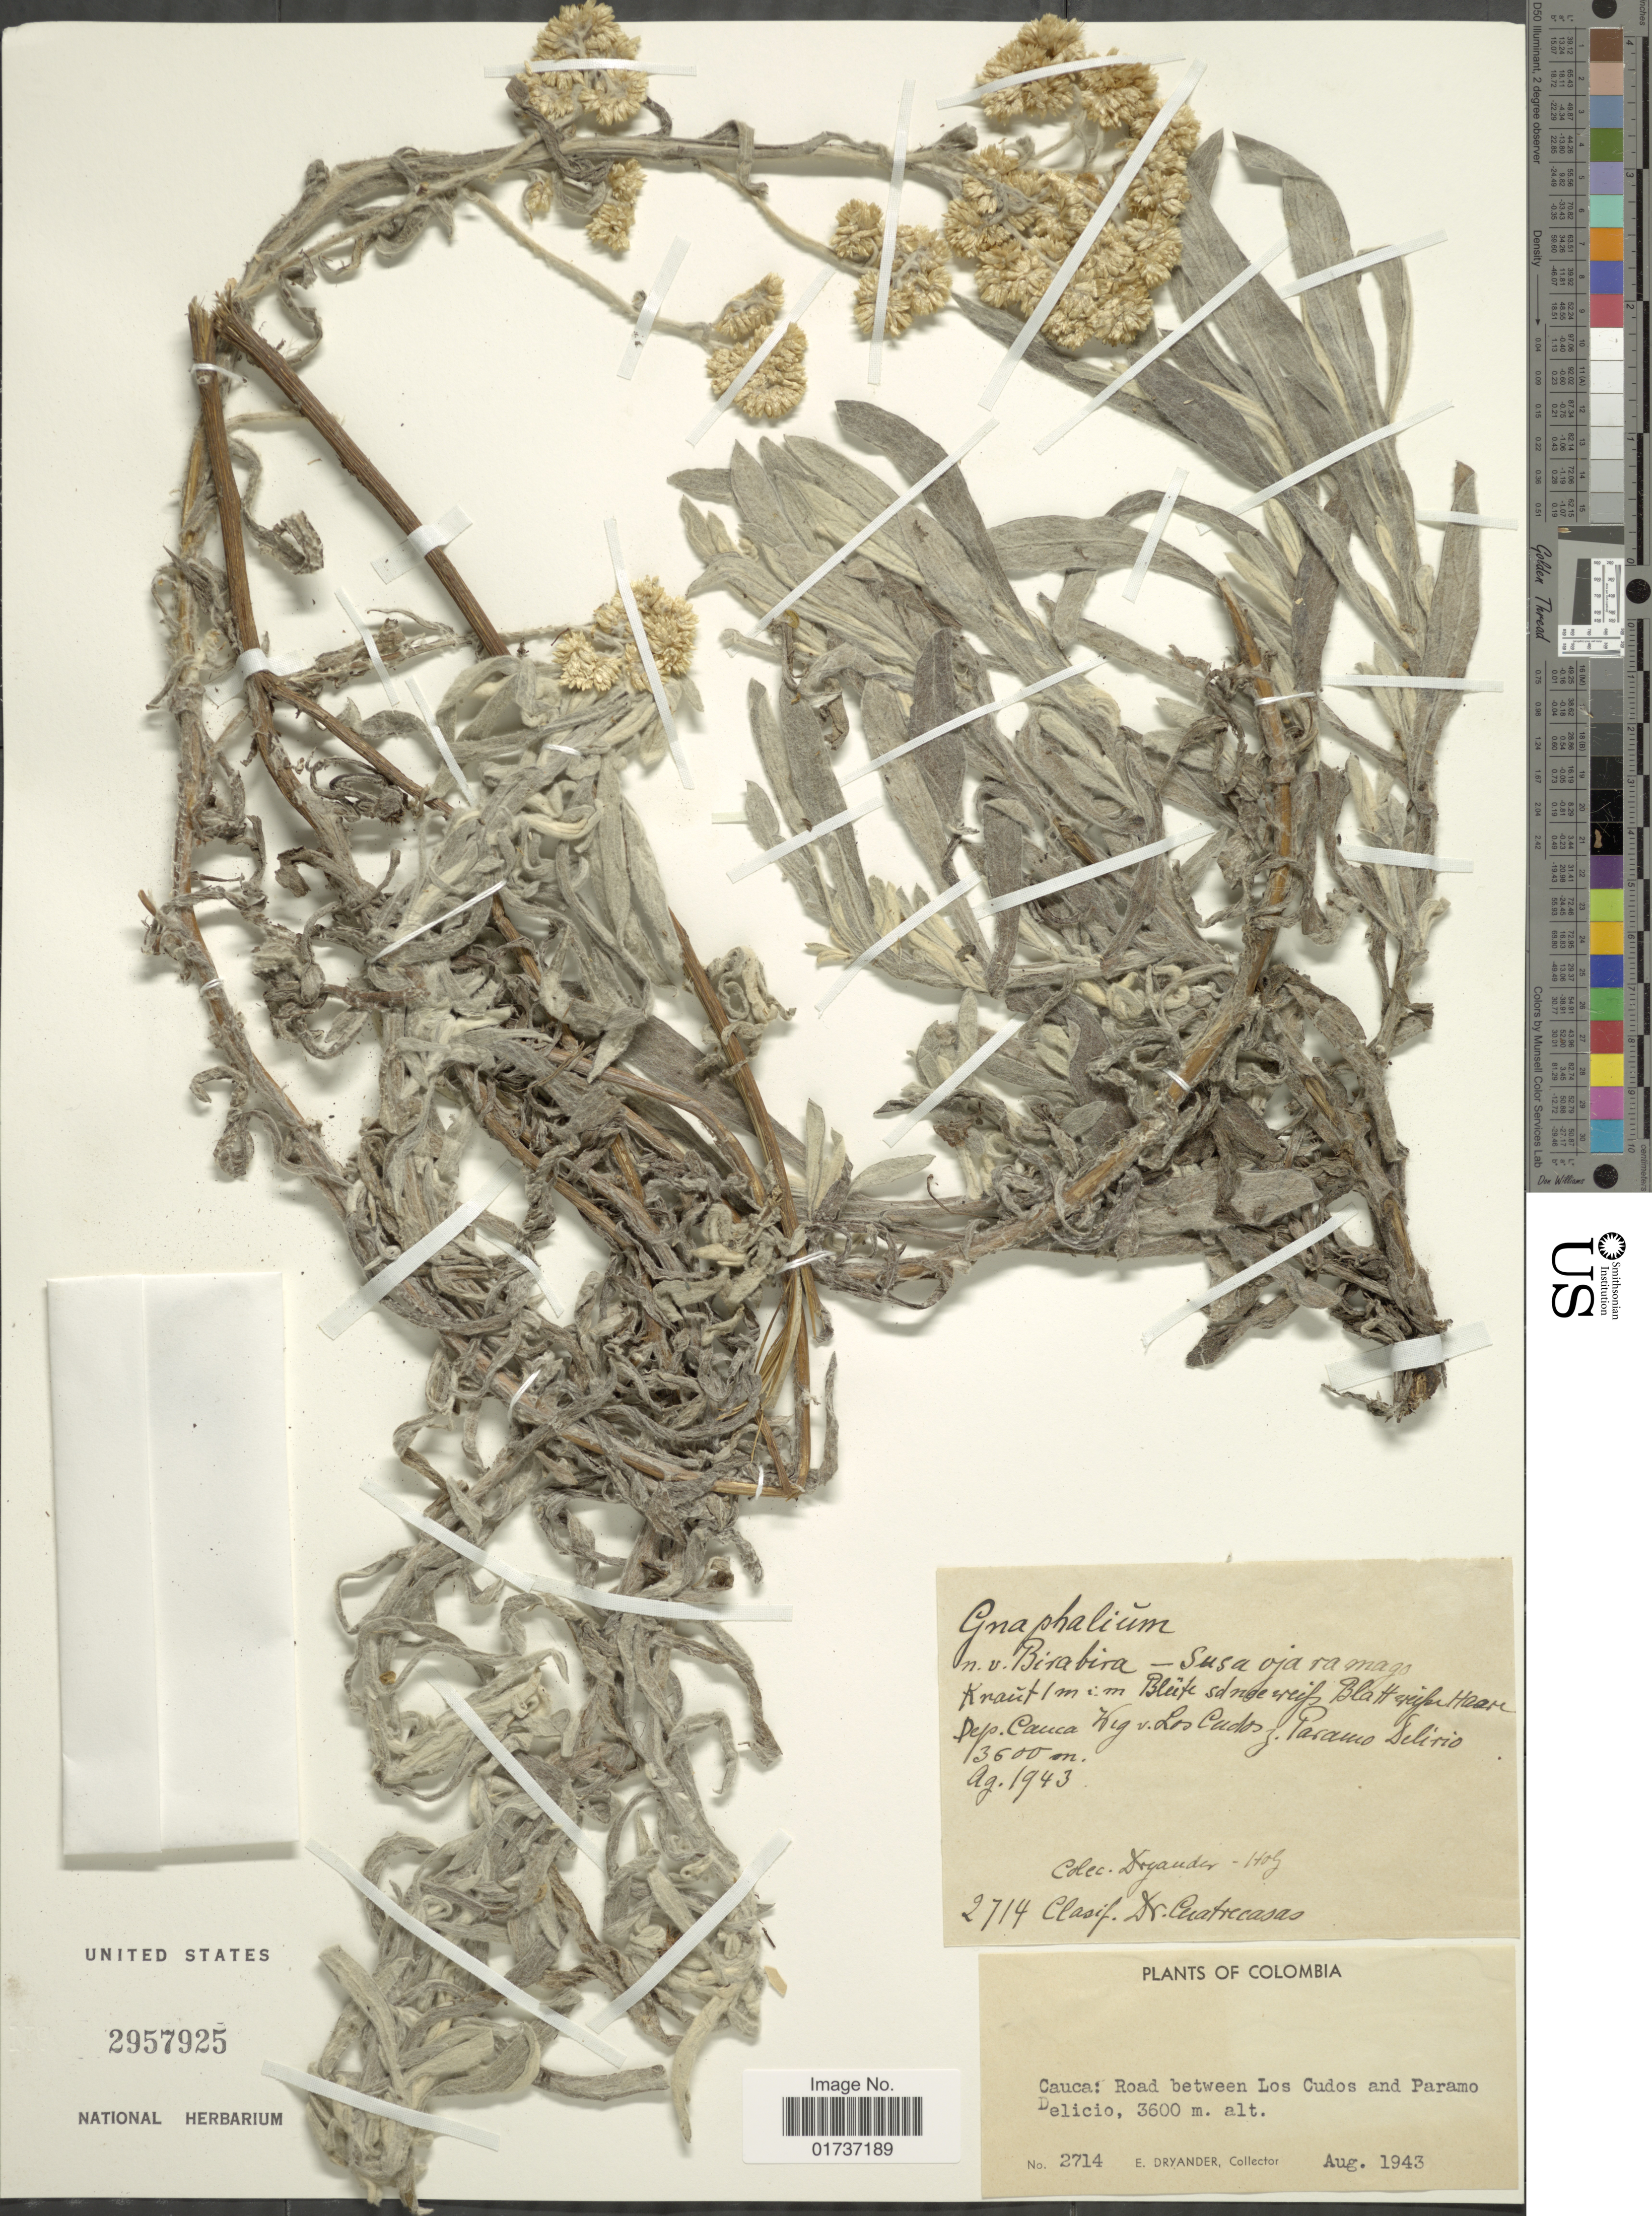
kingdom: Plantae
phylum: Tracheophyta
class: Magnoliopsida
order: Asterales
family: Asteraceae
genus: Gnaphalium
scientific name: Gnaphalium sp.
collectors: E. Dryander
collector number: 2714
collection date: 1943-08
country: Colombia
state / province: Cauca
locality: Road between LOs Cudos and Paramo Delicio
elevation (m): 3600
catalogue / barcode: US 2957925